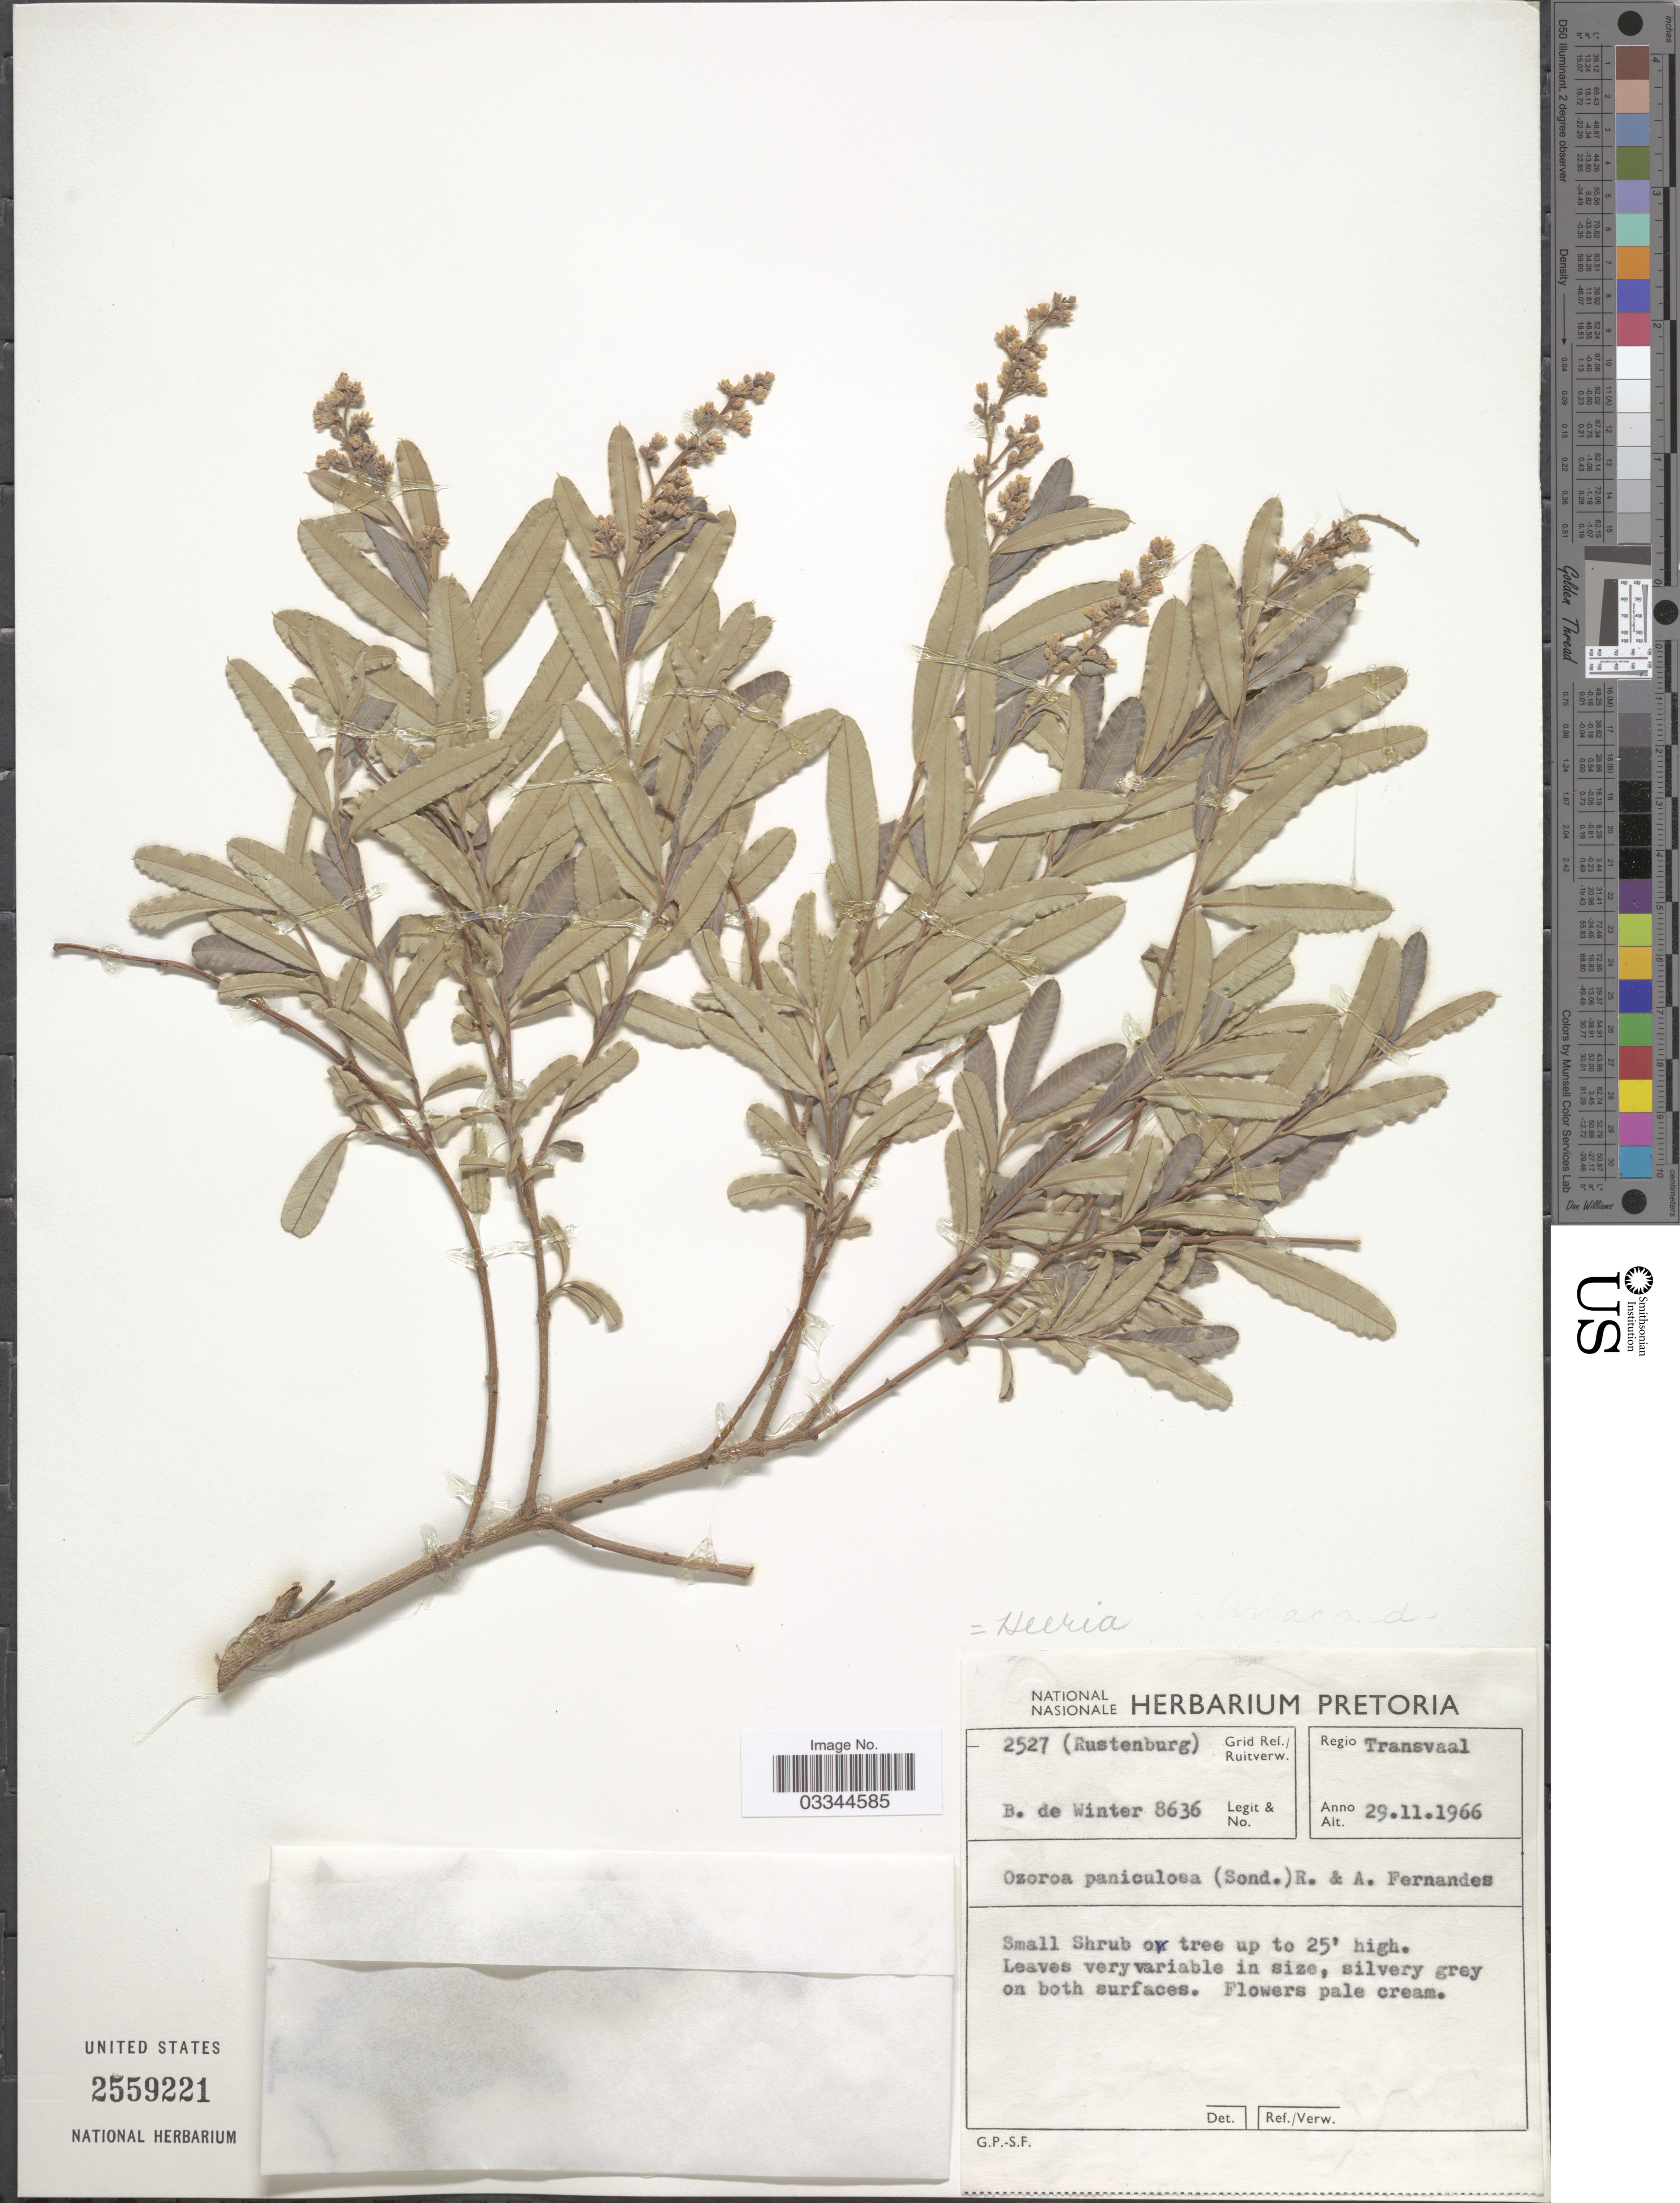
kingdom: Plantae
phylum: Tracheophyta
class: Magnoliopsida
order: Sapindales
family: Anacardiaceae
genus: Ozoroa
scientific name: Ozoroa paniculosa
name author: (Sond.) R. Fern. & A. Fern.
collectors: B. de Winter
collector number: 8636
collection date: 1966-11-29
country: South Africa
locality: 2527 (Rustenburg) Grid Ref. Regio Transvaal.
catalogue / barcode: US 2559221